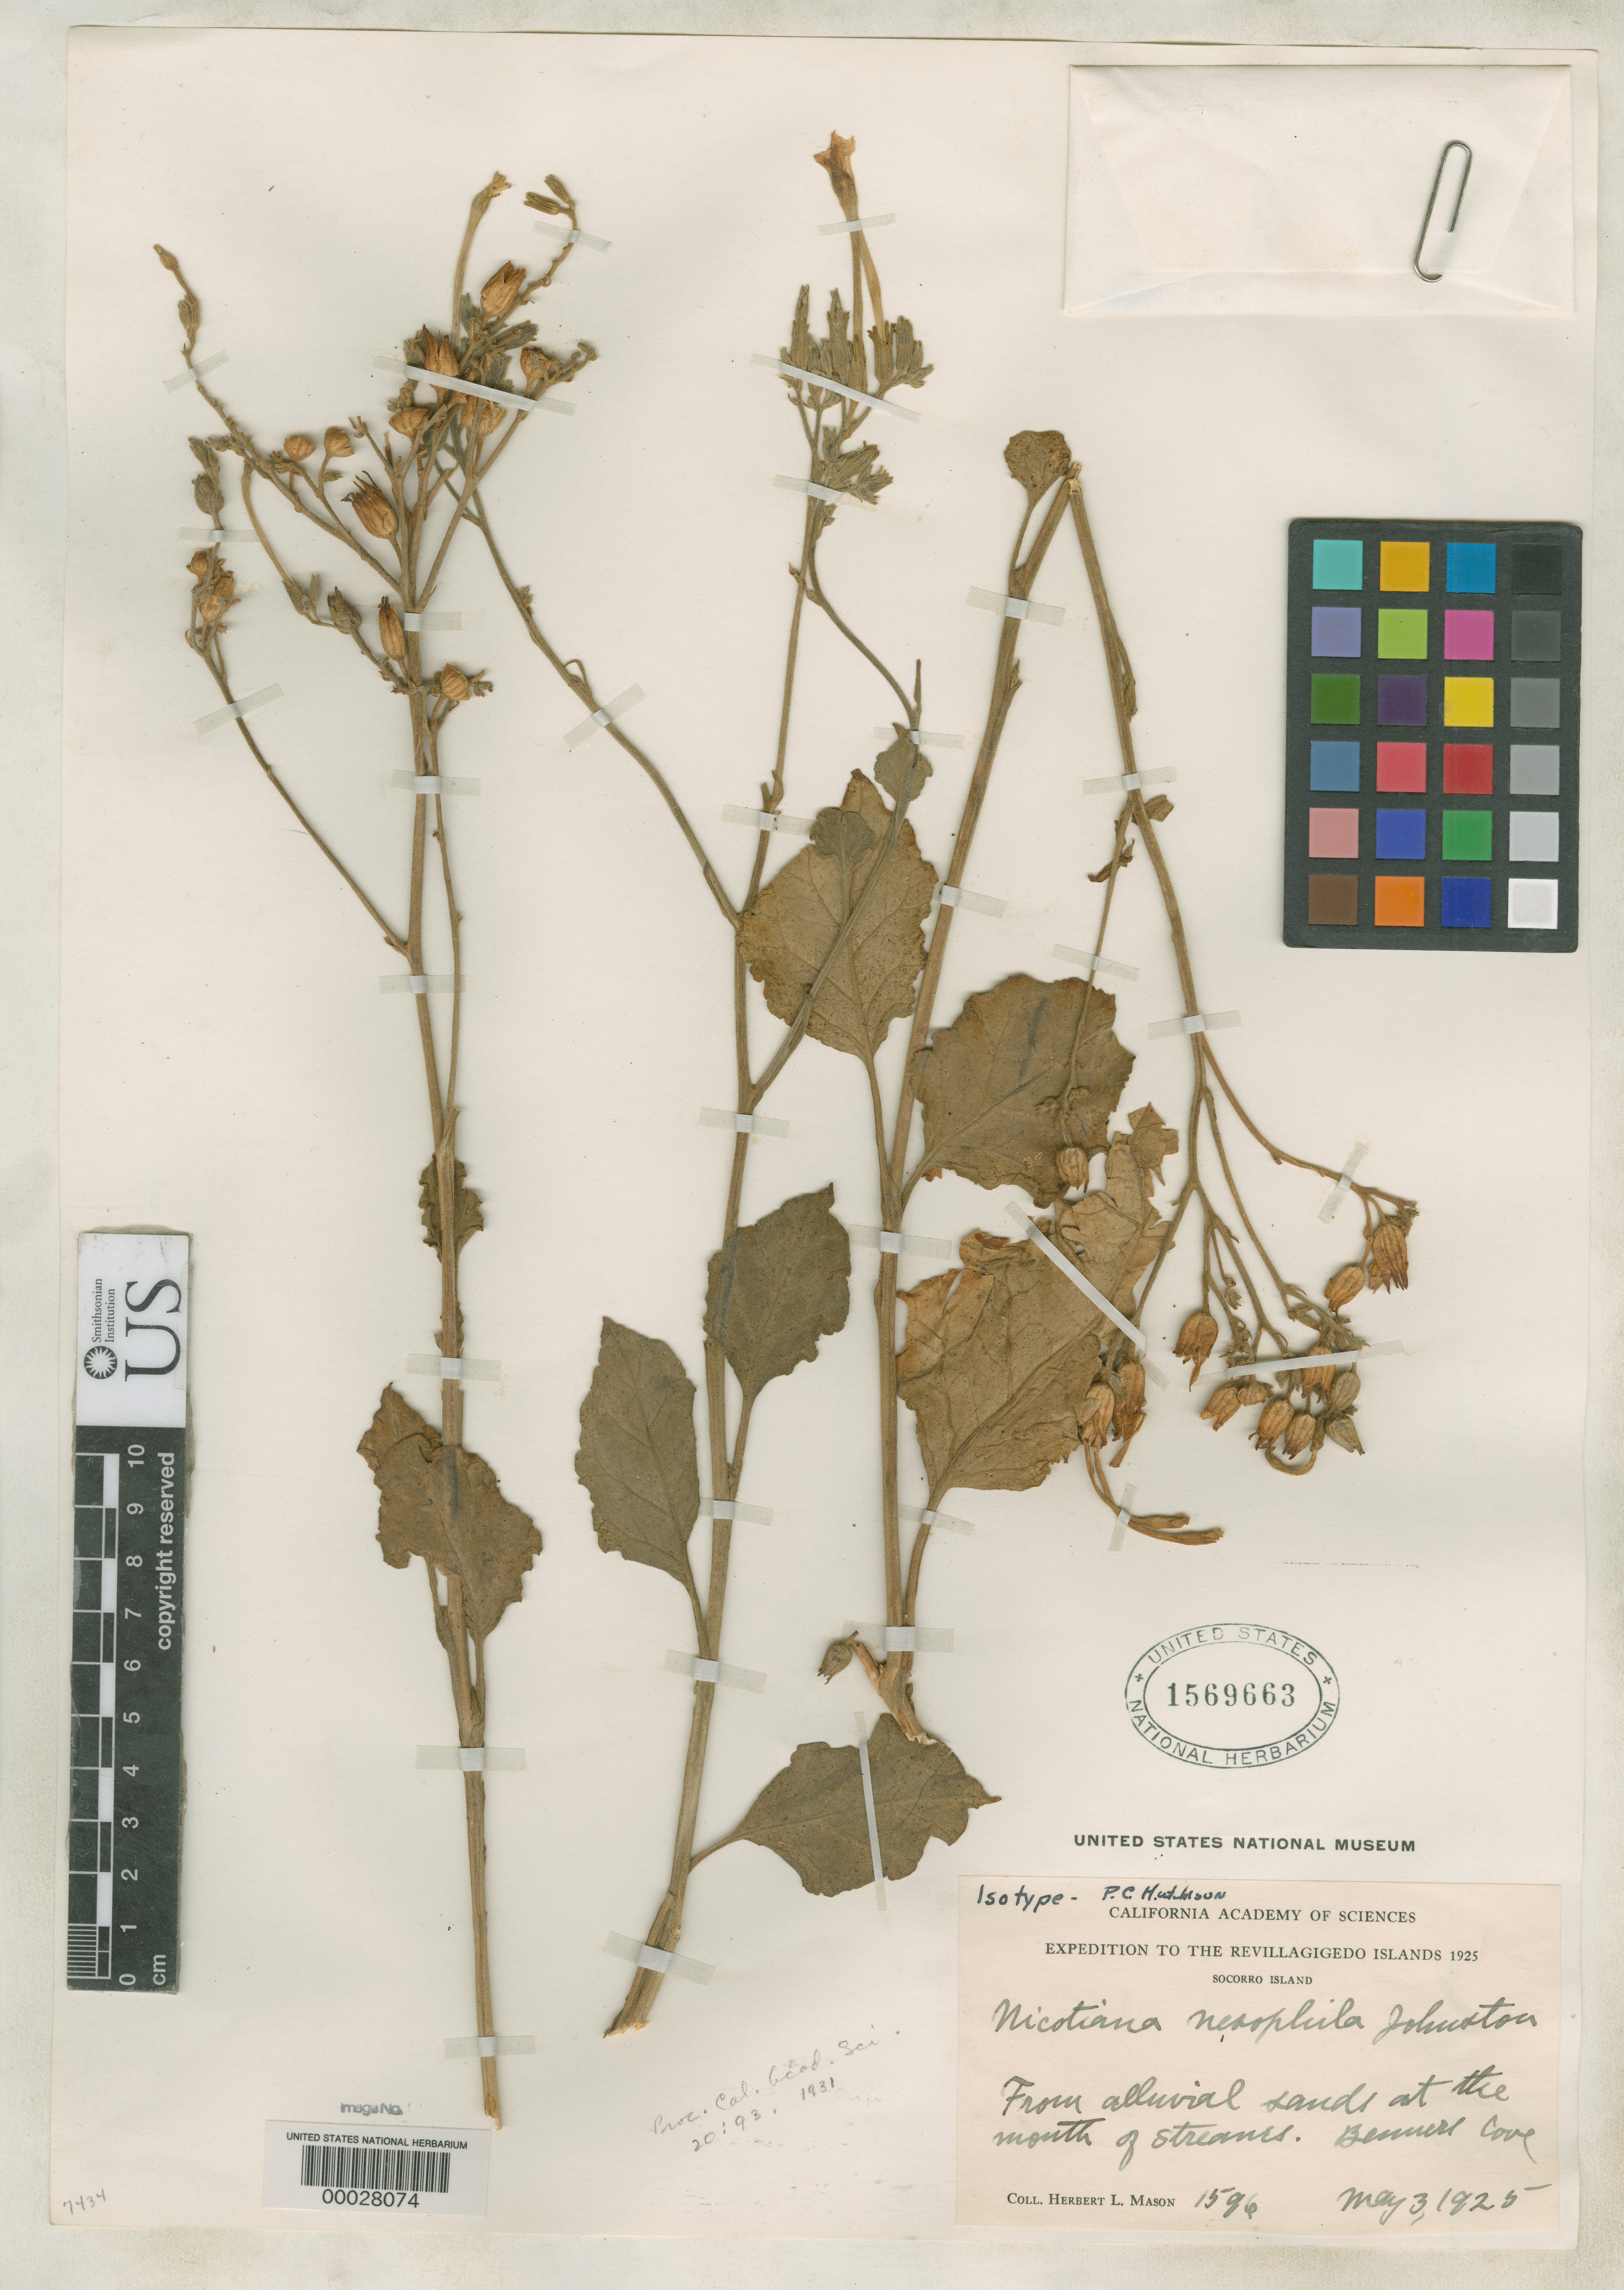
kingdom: Plantae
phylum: Tracheophyta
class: Magnoliopsida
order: Solanales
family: Solanaceae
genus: Nicotiana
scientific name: Nicotiana nesophila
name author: I.M. Johnst.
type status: Isotype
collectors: H. L. Mason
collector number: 1596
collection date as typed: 03 May 1925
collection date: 1925-05-03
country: Mexico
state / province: Colima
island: Socorro Island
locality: Valley near Benner Cove.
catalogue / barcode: US 1569663